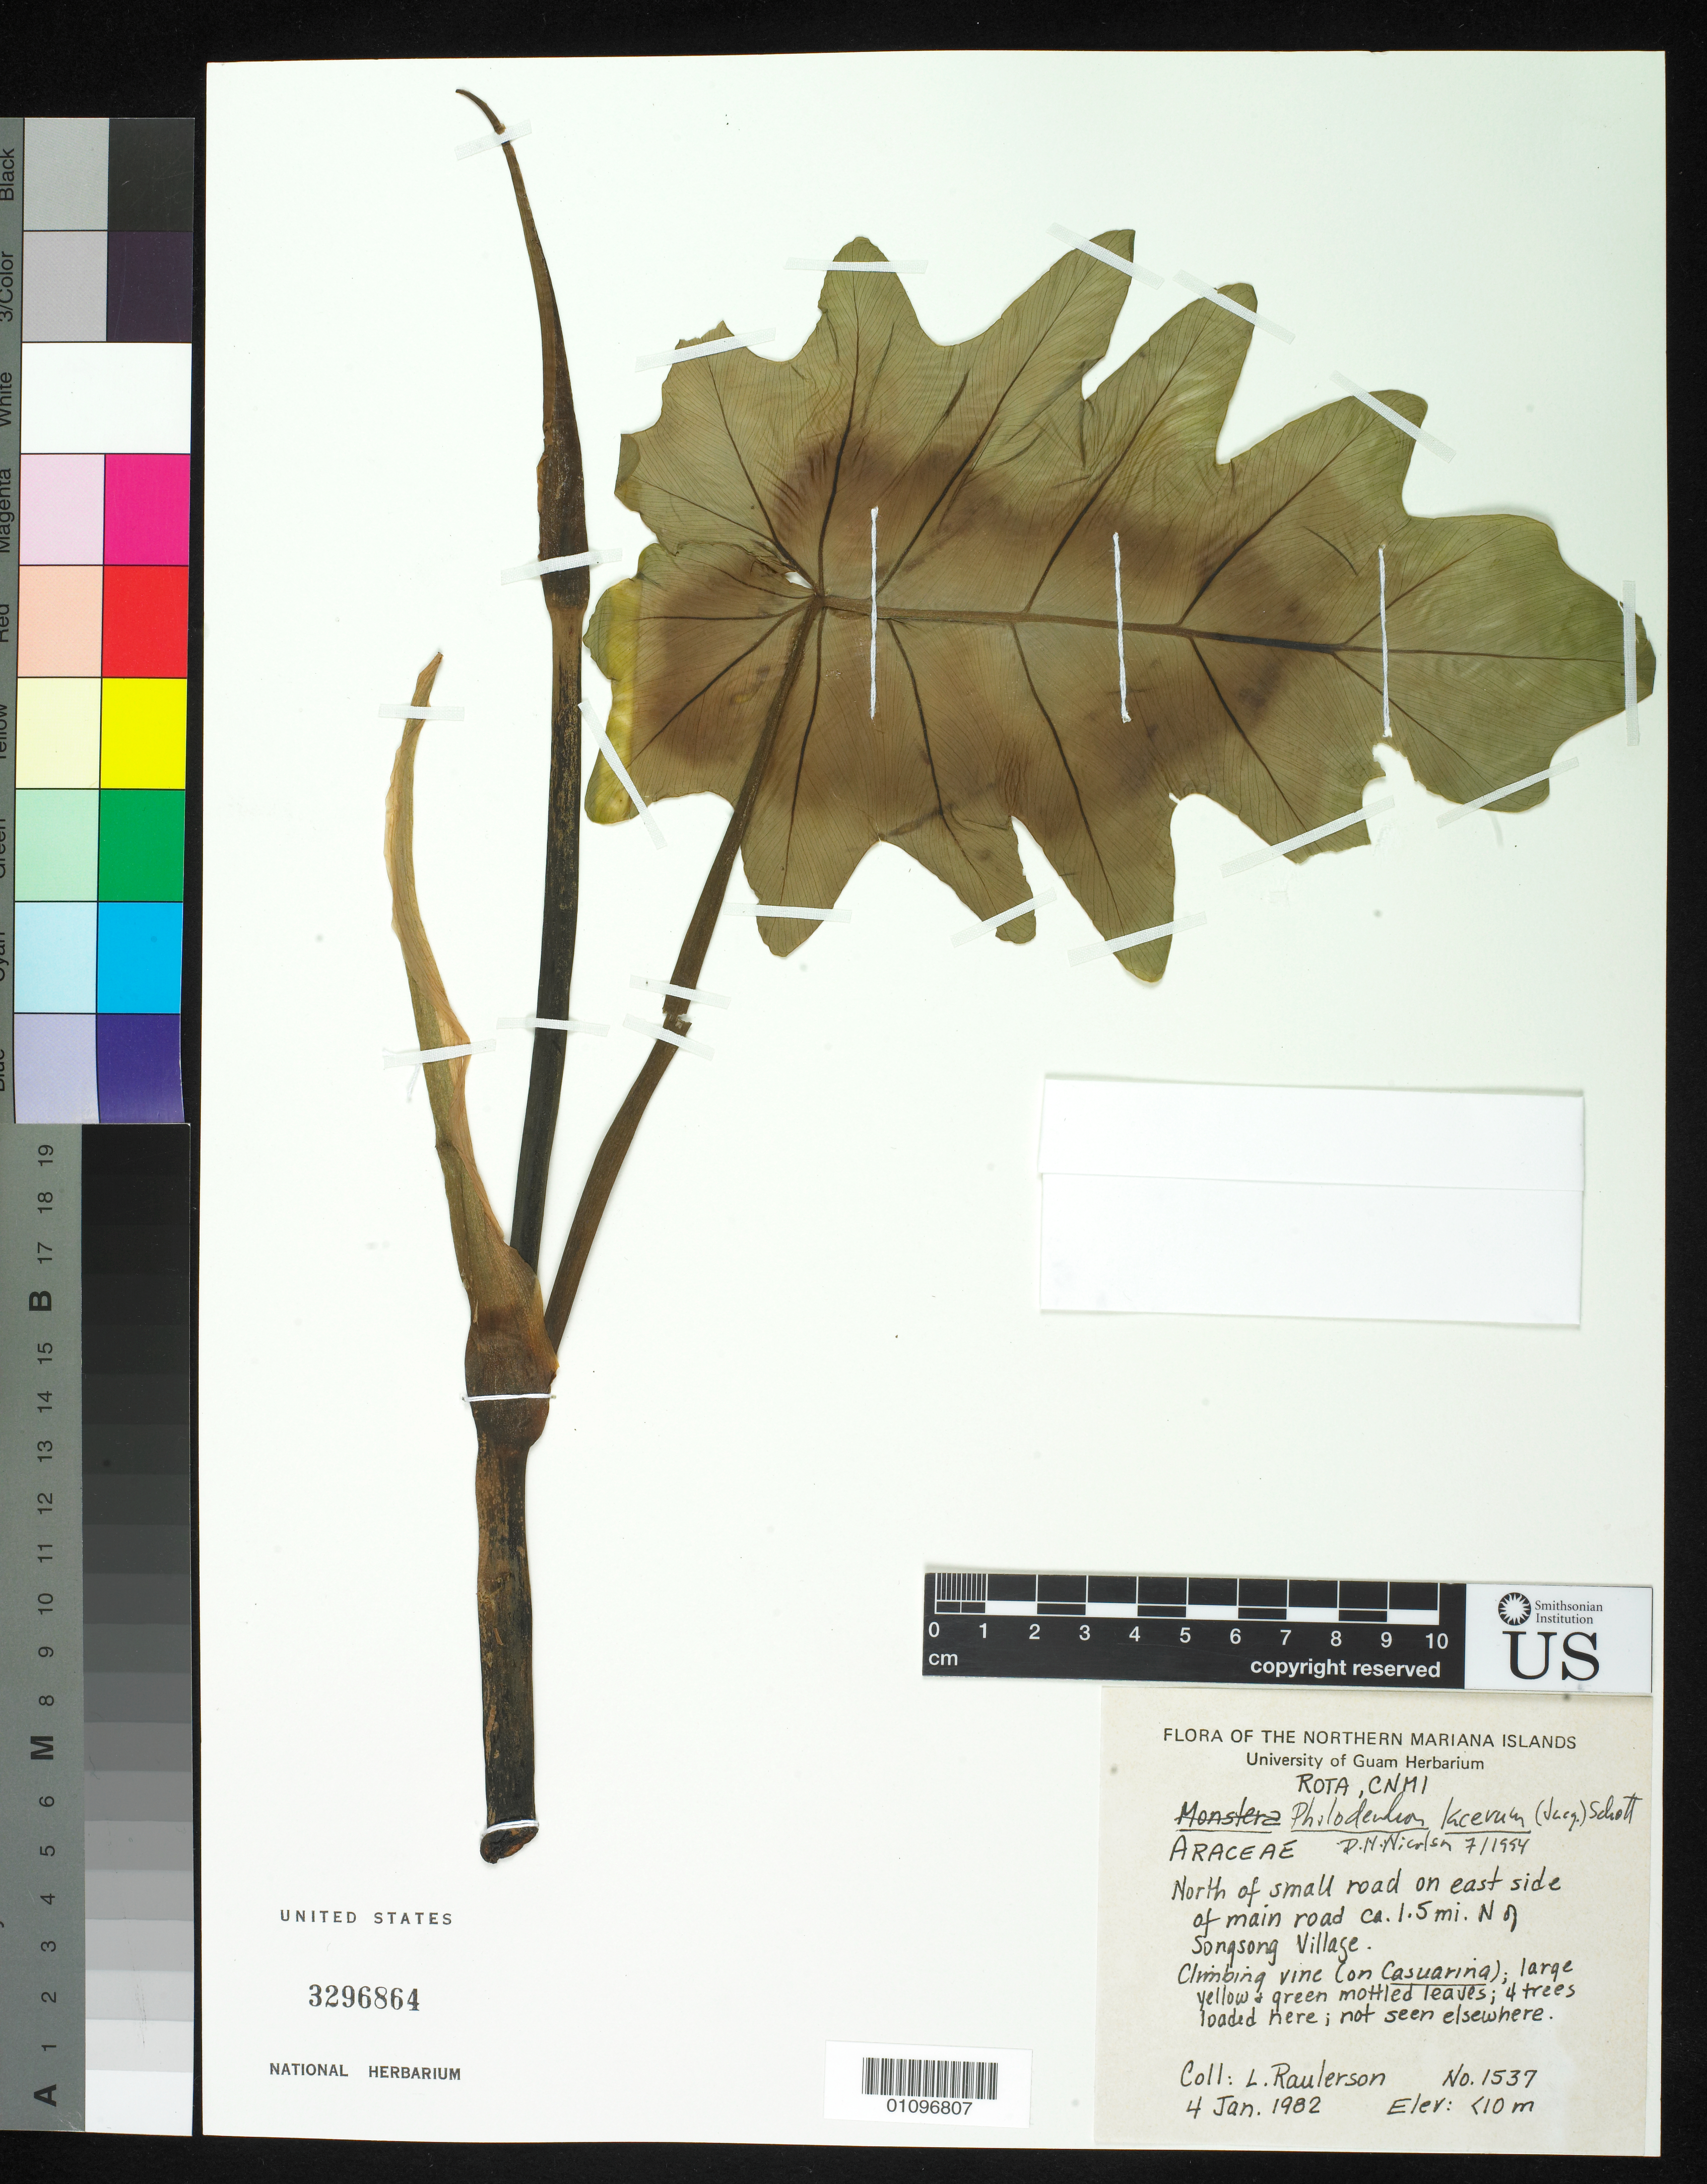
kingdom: Plantae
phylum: Tracheophyta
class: Liliopsida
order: Alismatales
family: Araceae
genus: Philodendron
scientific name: Philodendron lacerum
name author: (Jacq.) Schott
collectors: L. Raulerson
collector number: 1537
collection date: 1982-01-04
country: Northern Mariana Islands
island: Rota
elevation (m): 10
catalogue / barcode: US 3296864